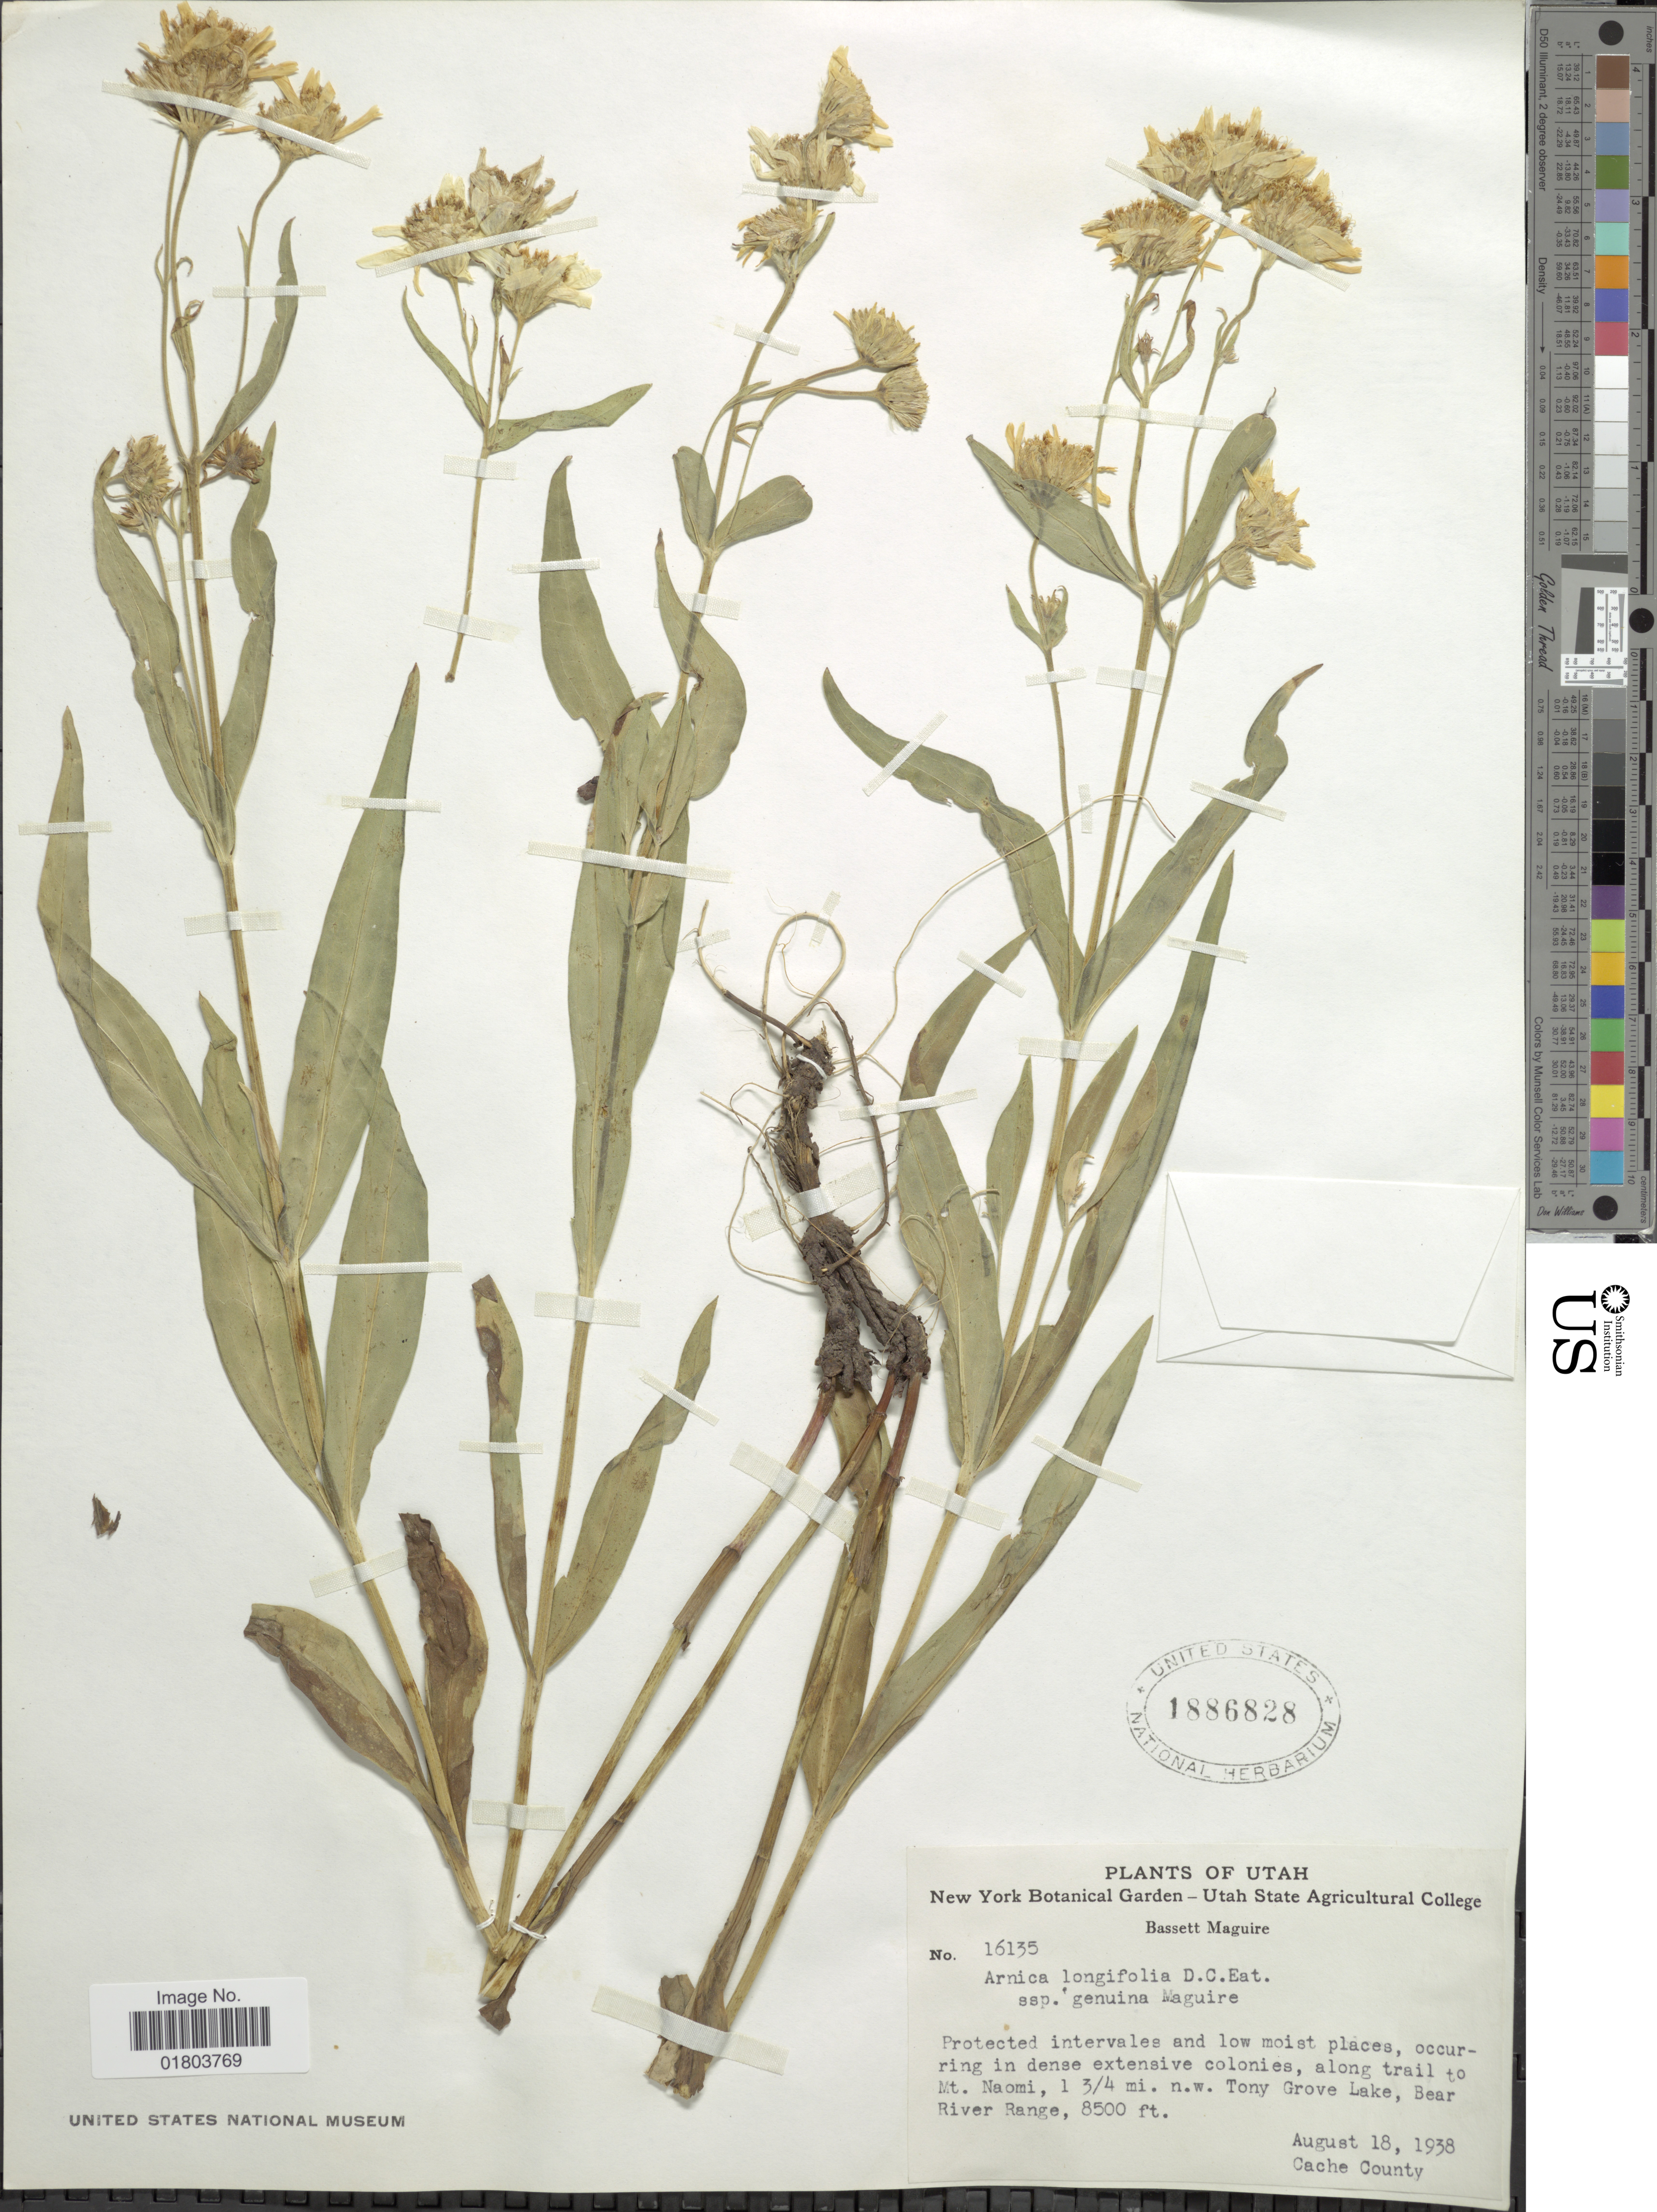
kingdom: Plantae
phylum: Tracheophyta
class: Magnoliopsida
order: Asterales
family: Asteraceae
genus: Arnica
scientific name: Arnica longifolia subsp. genuina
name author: Maguire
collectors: B. Maguire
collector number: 16135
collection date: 1938-08-18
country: United States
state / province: Utah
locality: Along trail to Mt Naomi, 1 3/4 mi n.w. Tony Grove Lake, Bear River Range, Cache County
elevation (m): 2591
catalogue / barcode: US 1886828